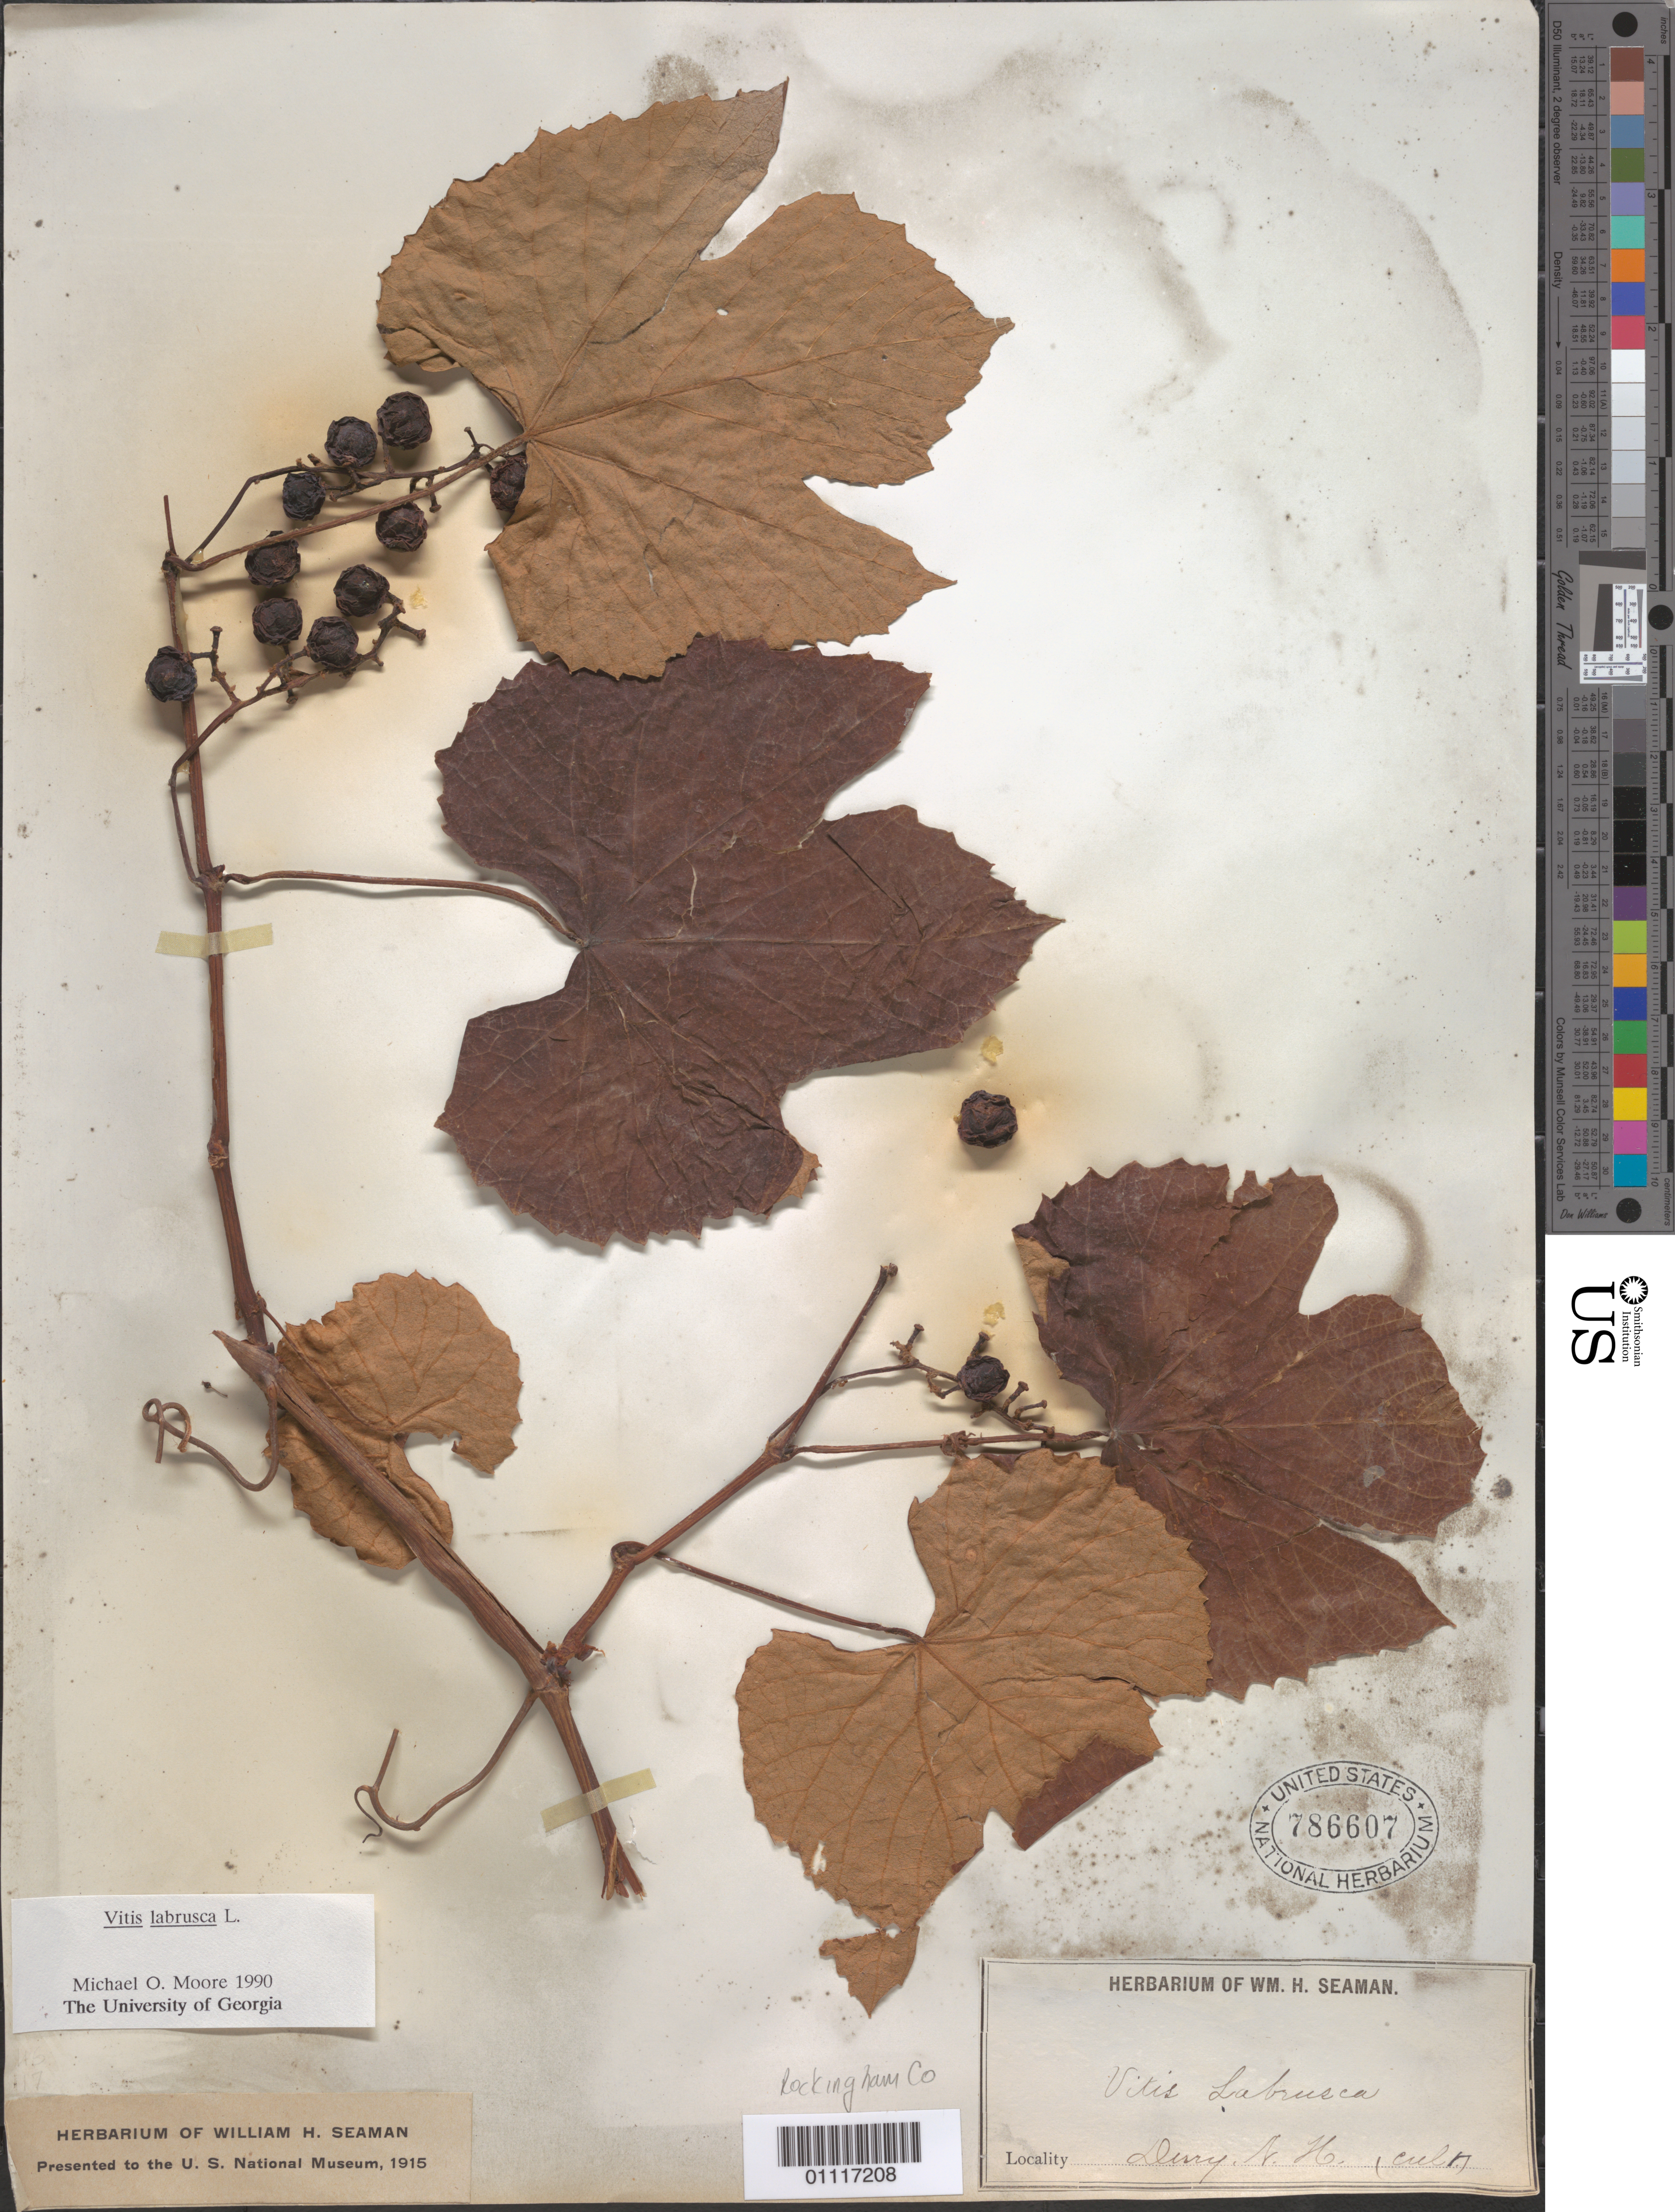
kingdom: Plantae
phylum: Tracheophyta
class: Magnoliopsida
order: Vitales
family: Vitaceae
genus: Vitis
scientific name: Vitis labrusca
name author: L.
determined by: Moore, M. O.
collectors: W. Seaman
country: United States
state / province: New Hampshire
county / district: Rockingham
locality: Derry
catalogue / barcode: US 786607